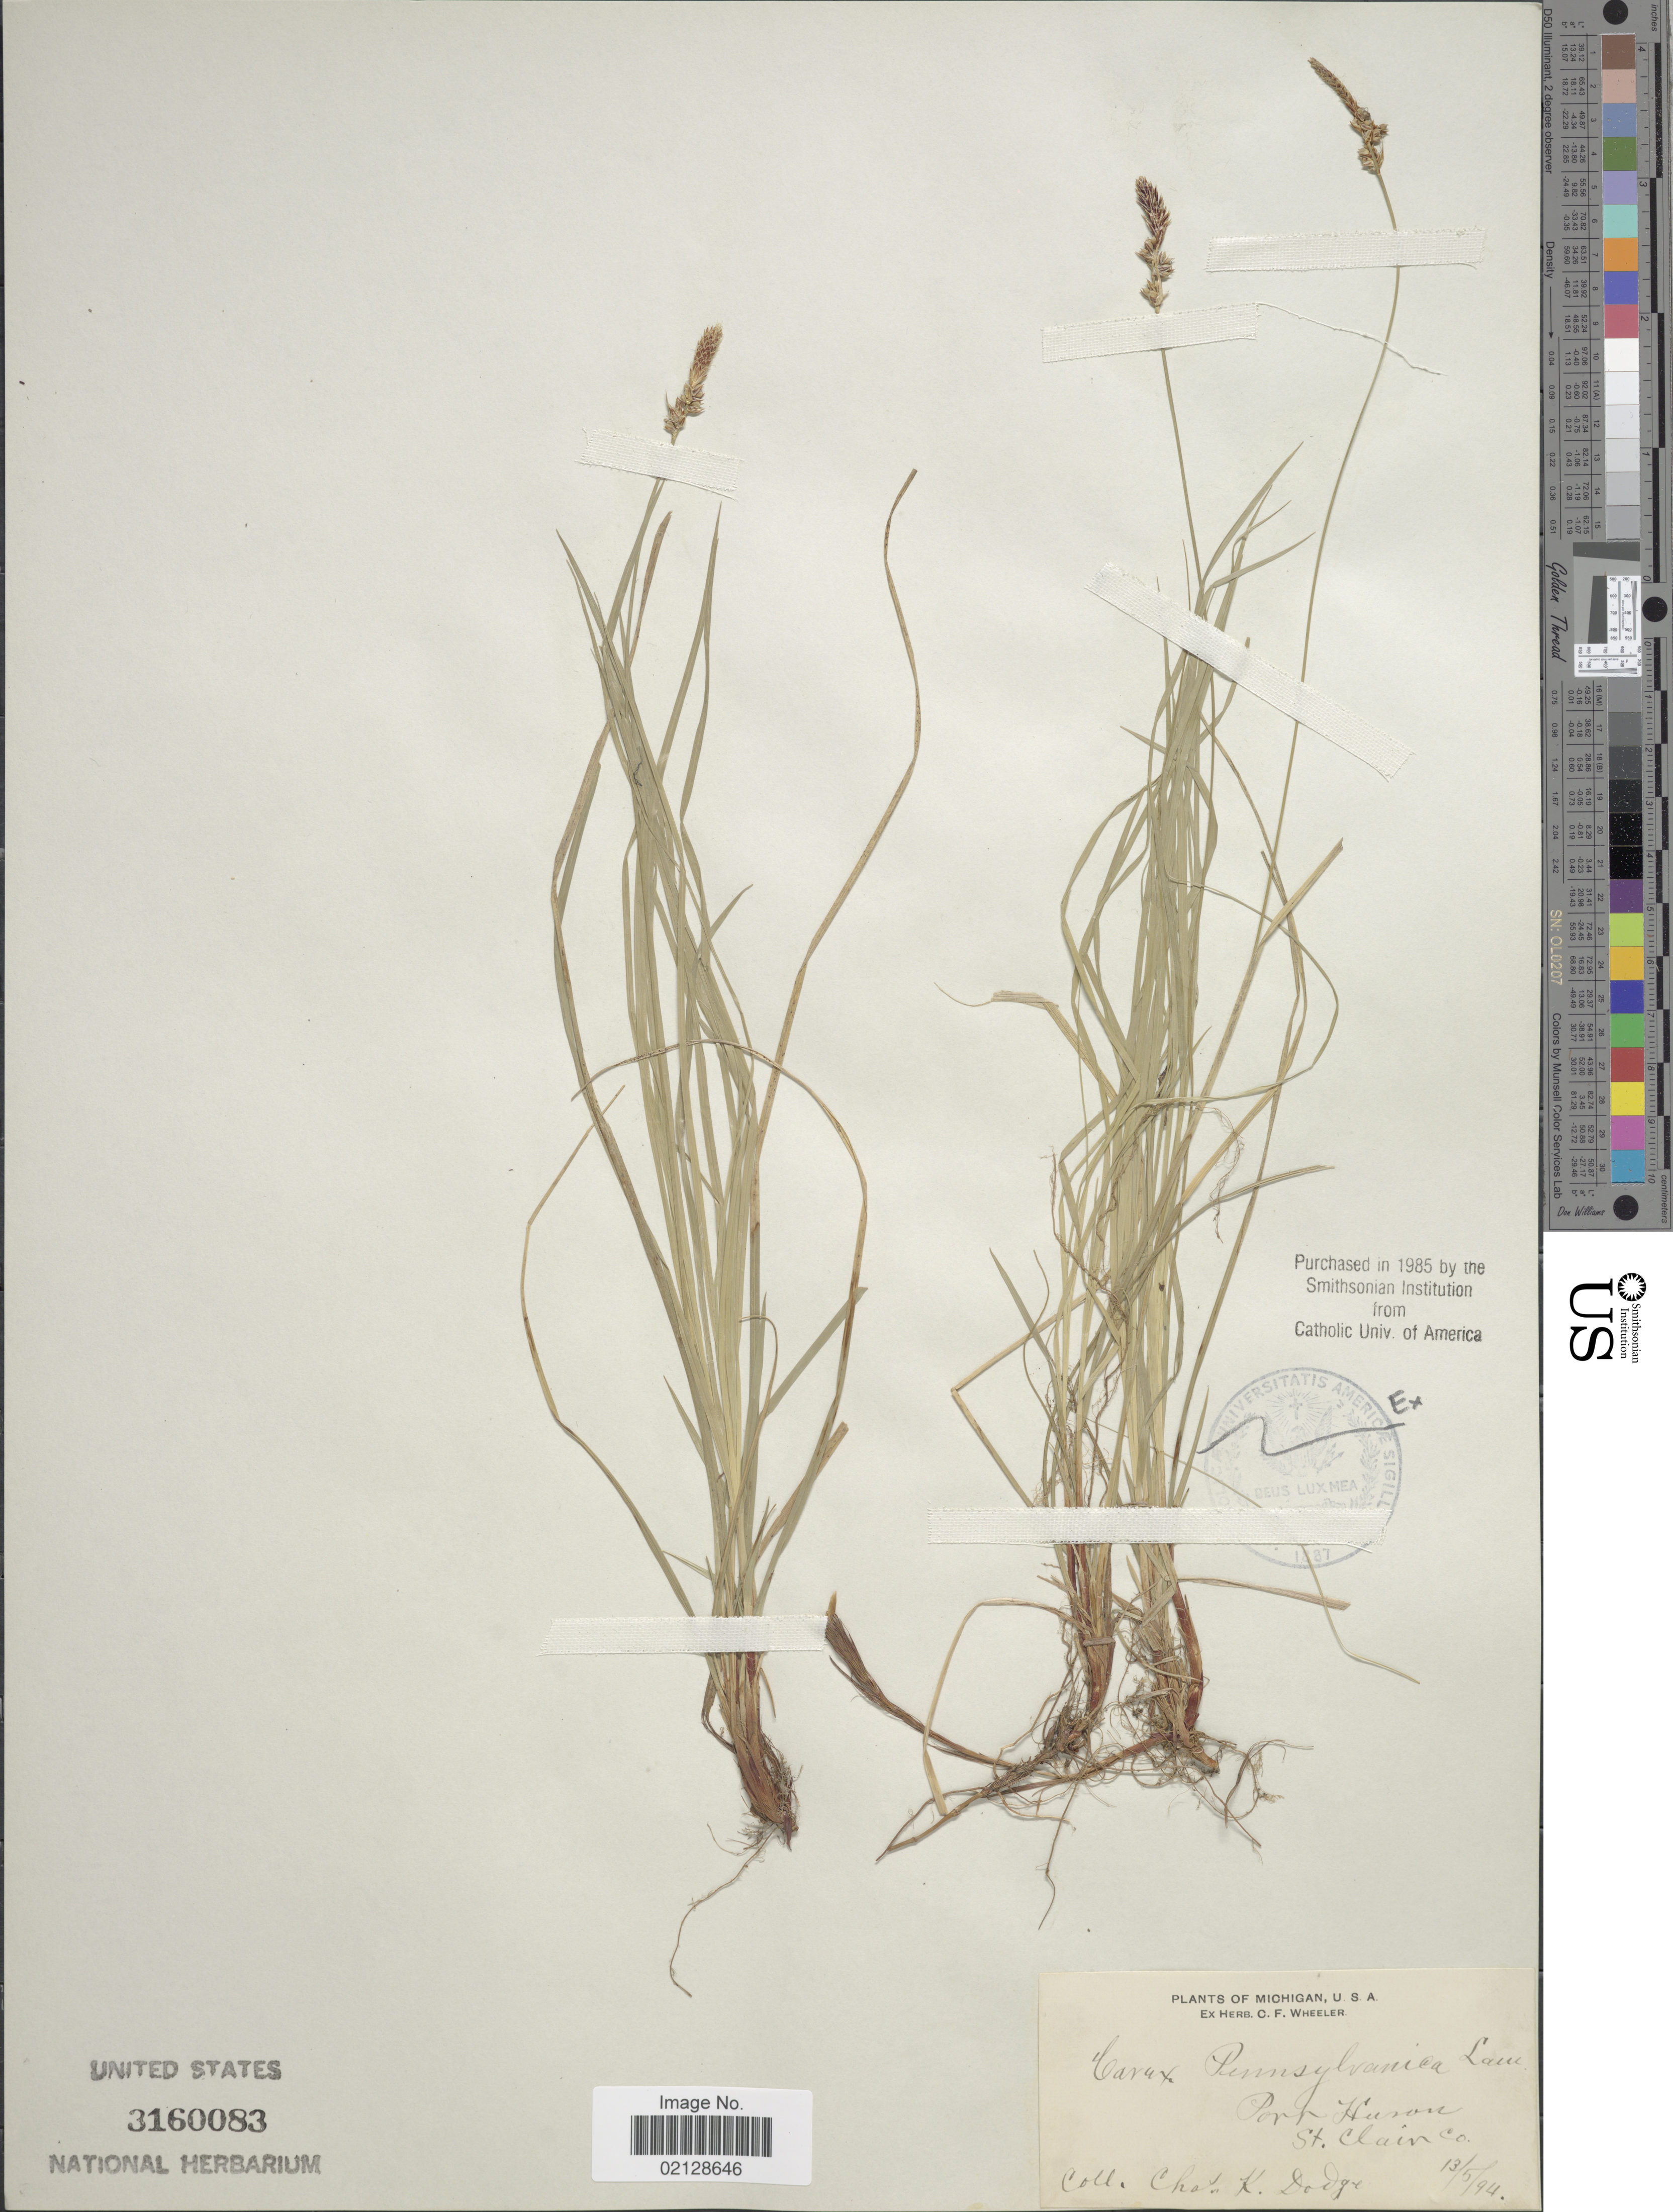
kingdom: Plantae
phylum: Tracheophyta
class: Liliopsida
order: Poales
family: Cyperaceae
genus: Carex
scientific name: Carex pensylvanica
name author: Lam.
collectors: C. K. Dodge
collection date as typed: Transcribed d/m/y: 13/5/94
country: United States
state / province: Michigan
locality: Port Huron, St. Clair Co.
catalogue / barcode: US 3160083